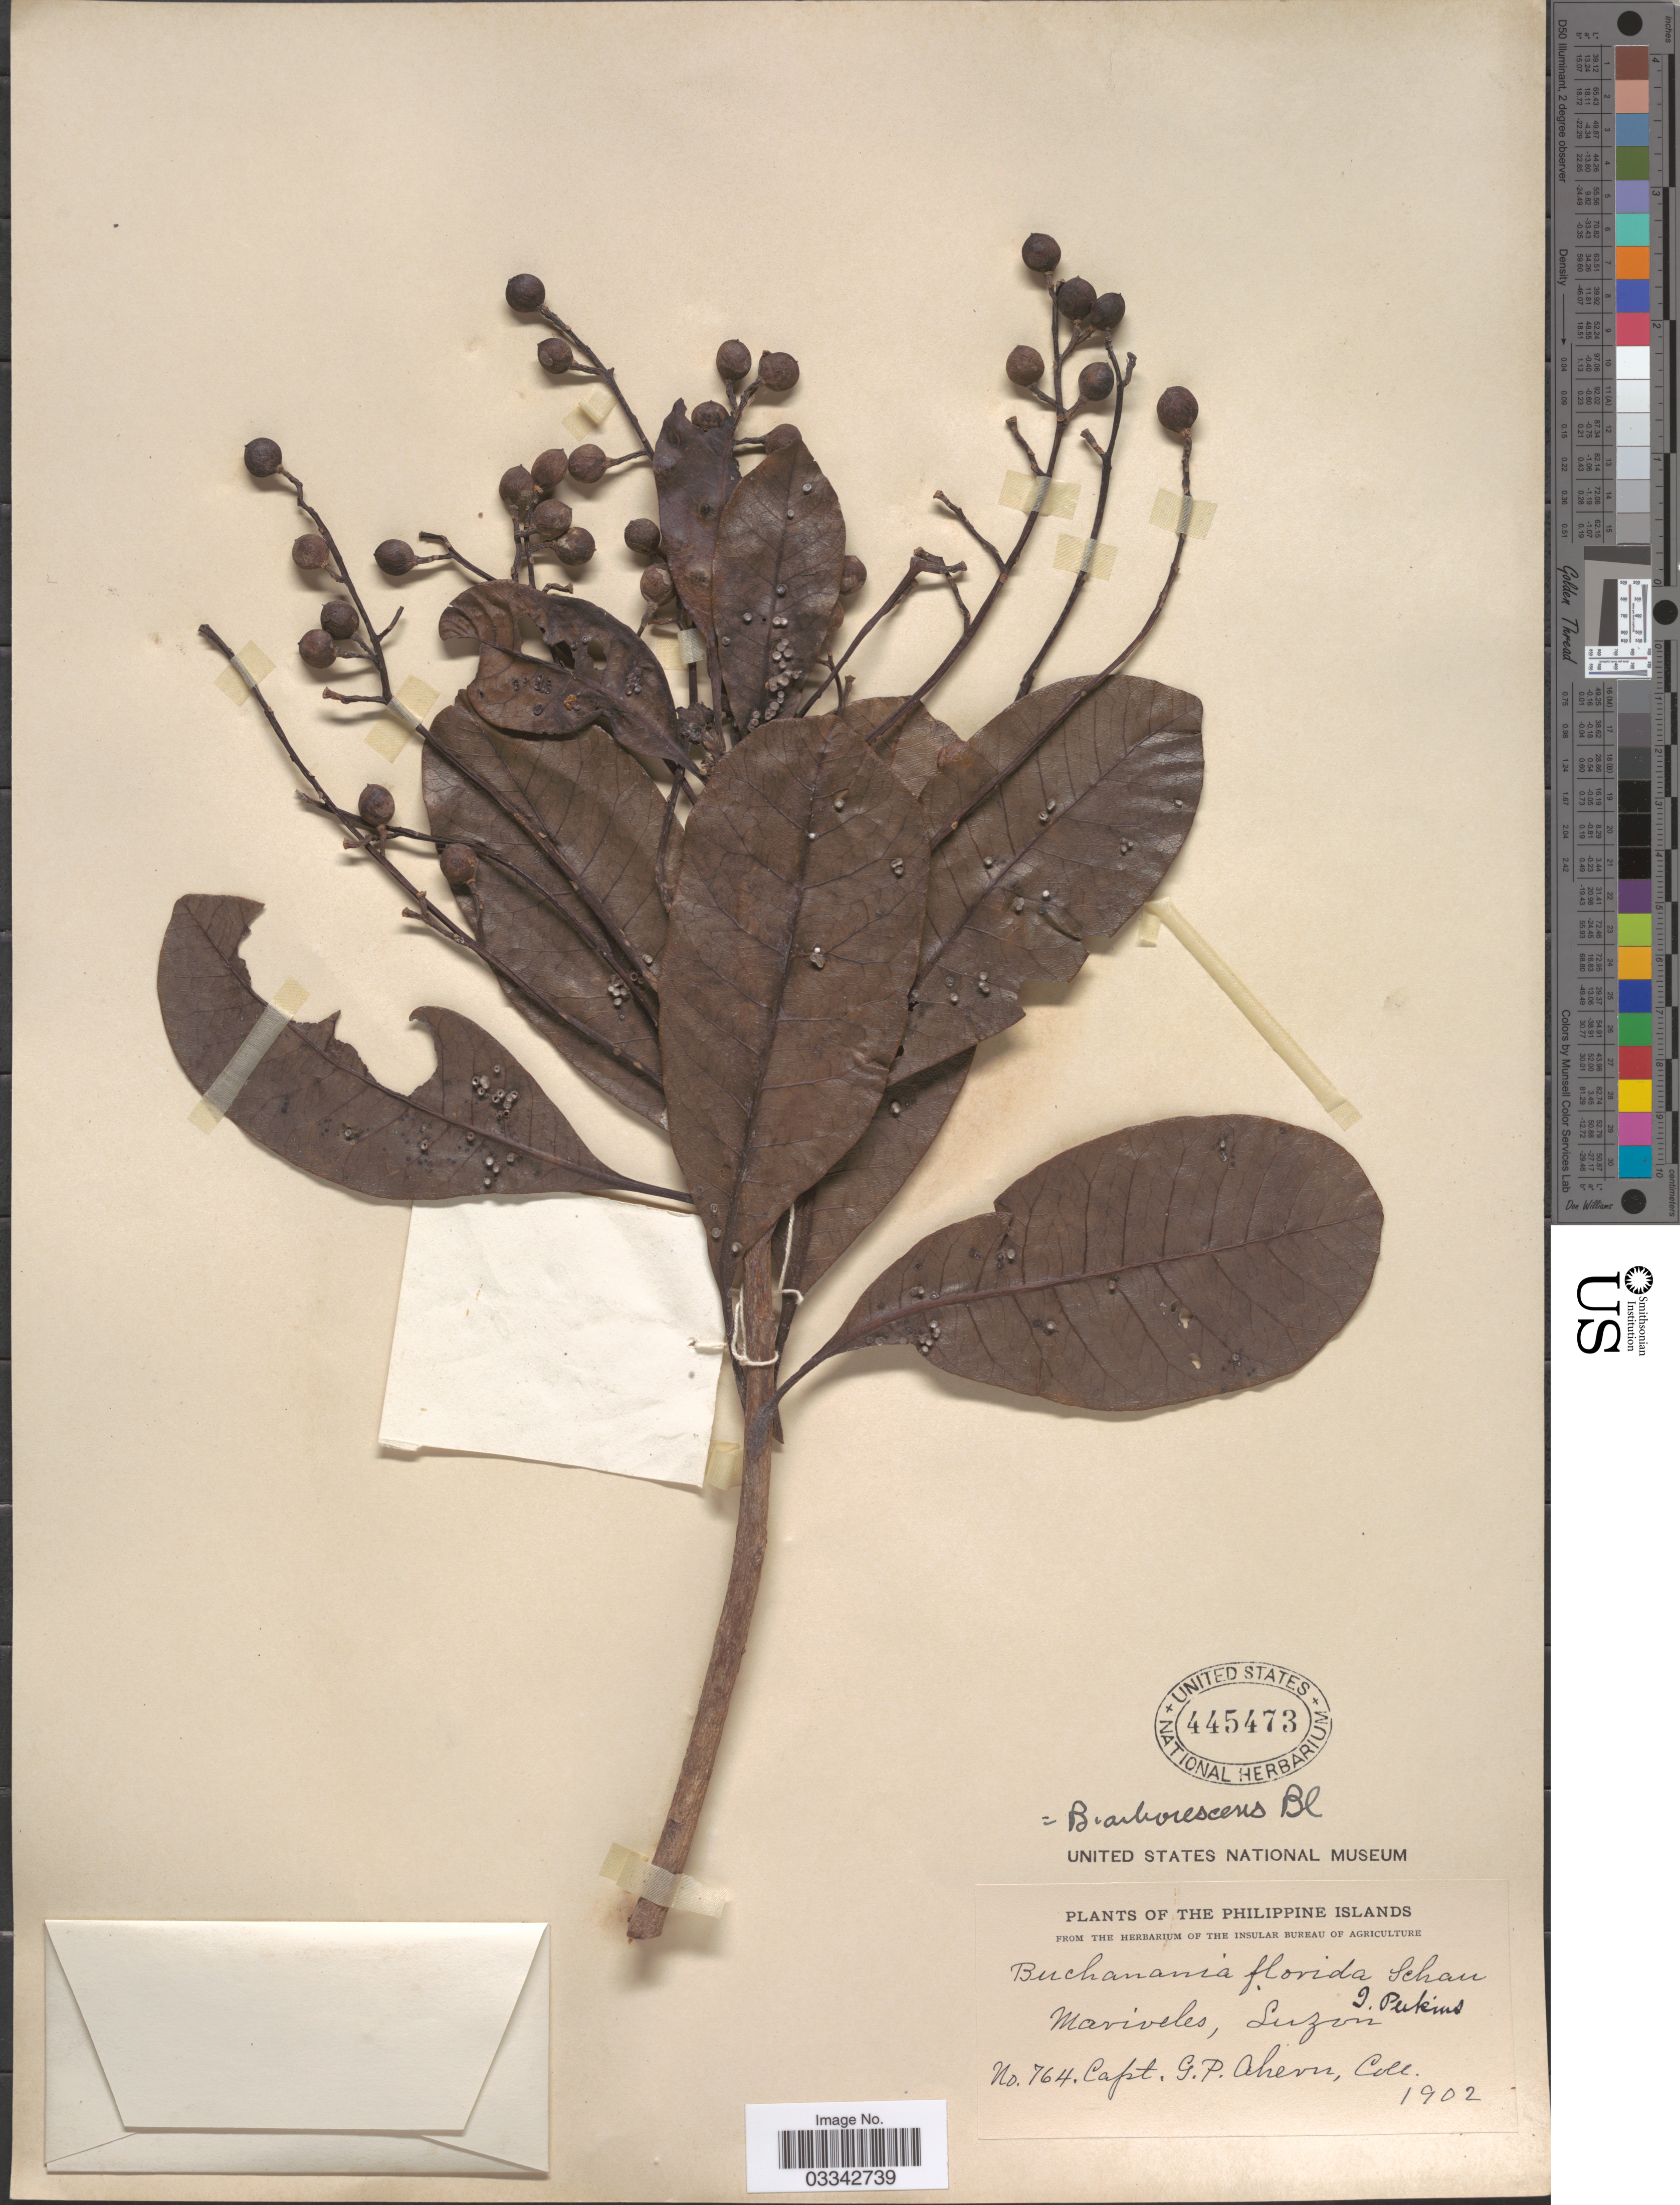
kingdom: Plantae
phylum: Tracheophyta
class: Magnoliopsida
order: Sapindales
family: Anacardiaceae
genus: Buchanania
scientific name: Buchanania arborescens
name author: (Blume) Blume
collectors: G. Ahern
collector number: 764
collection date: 1902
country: Philippines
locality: The Philippine Islands. Mariveles, Luzon.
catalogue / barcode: US 445473